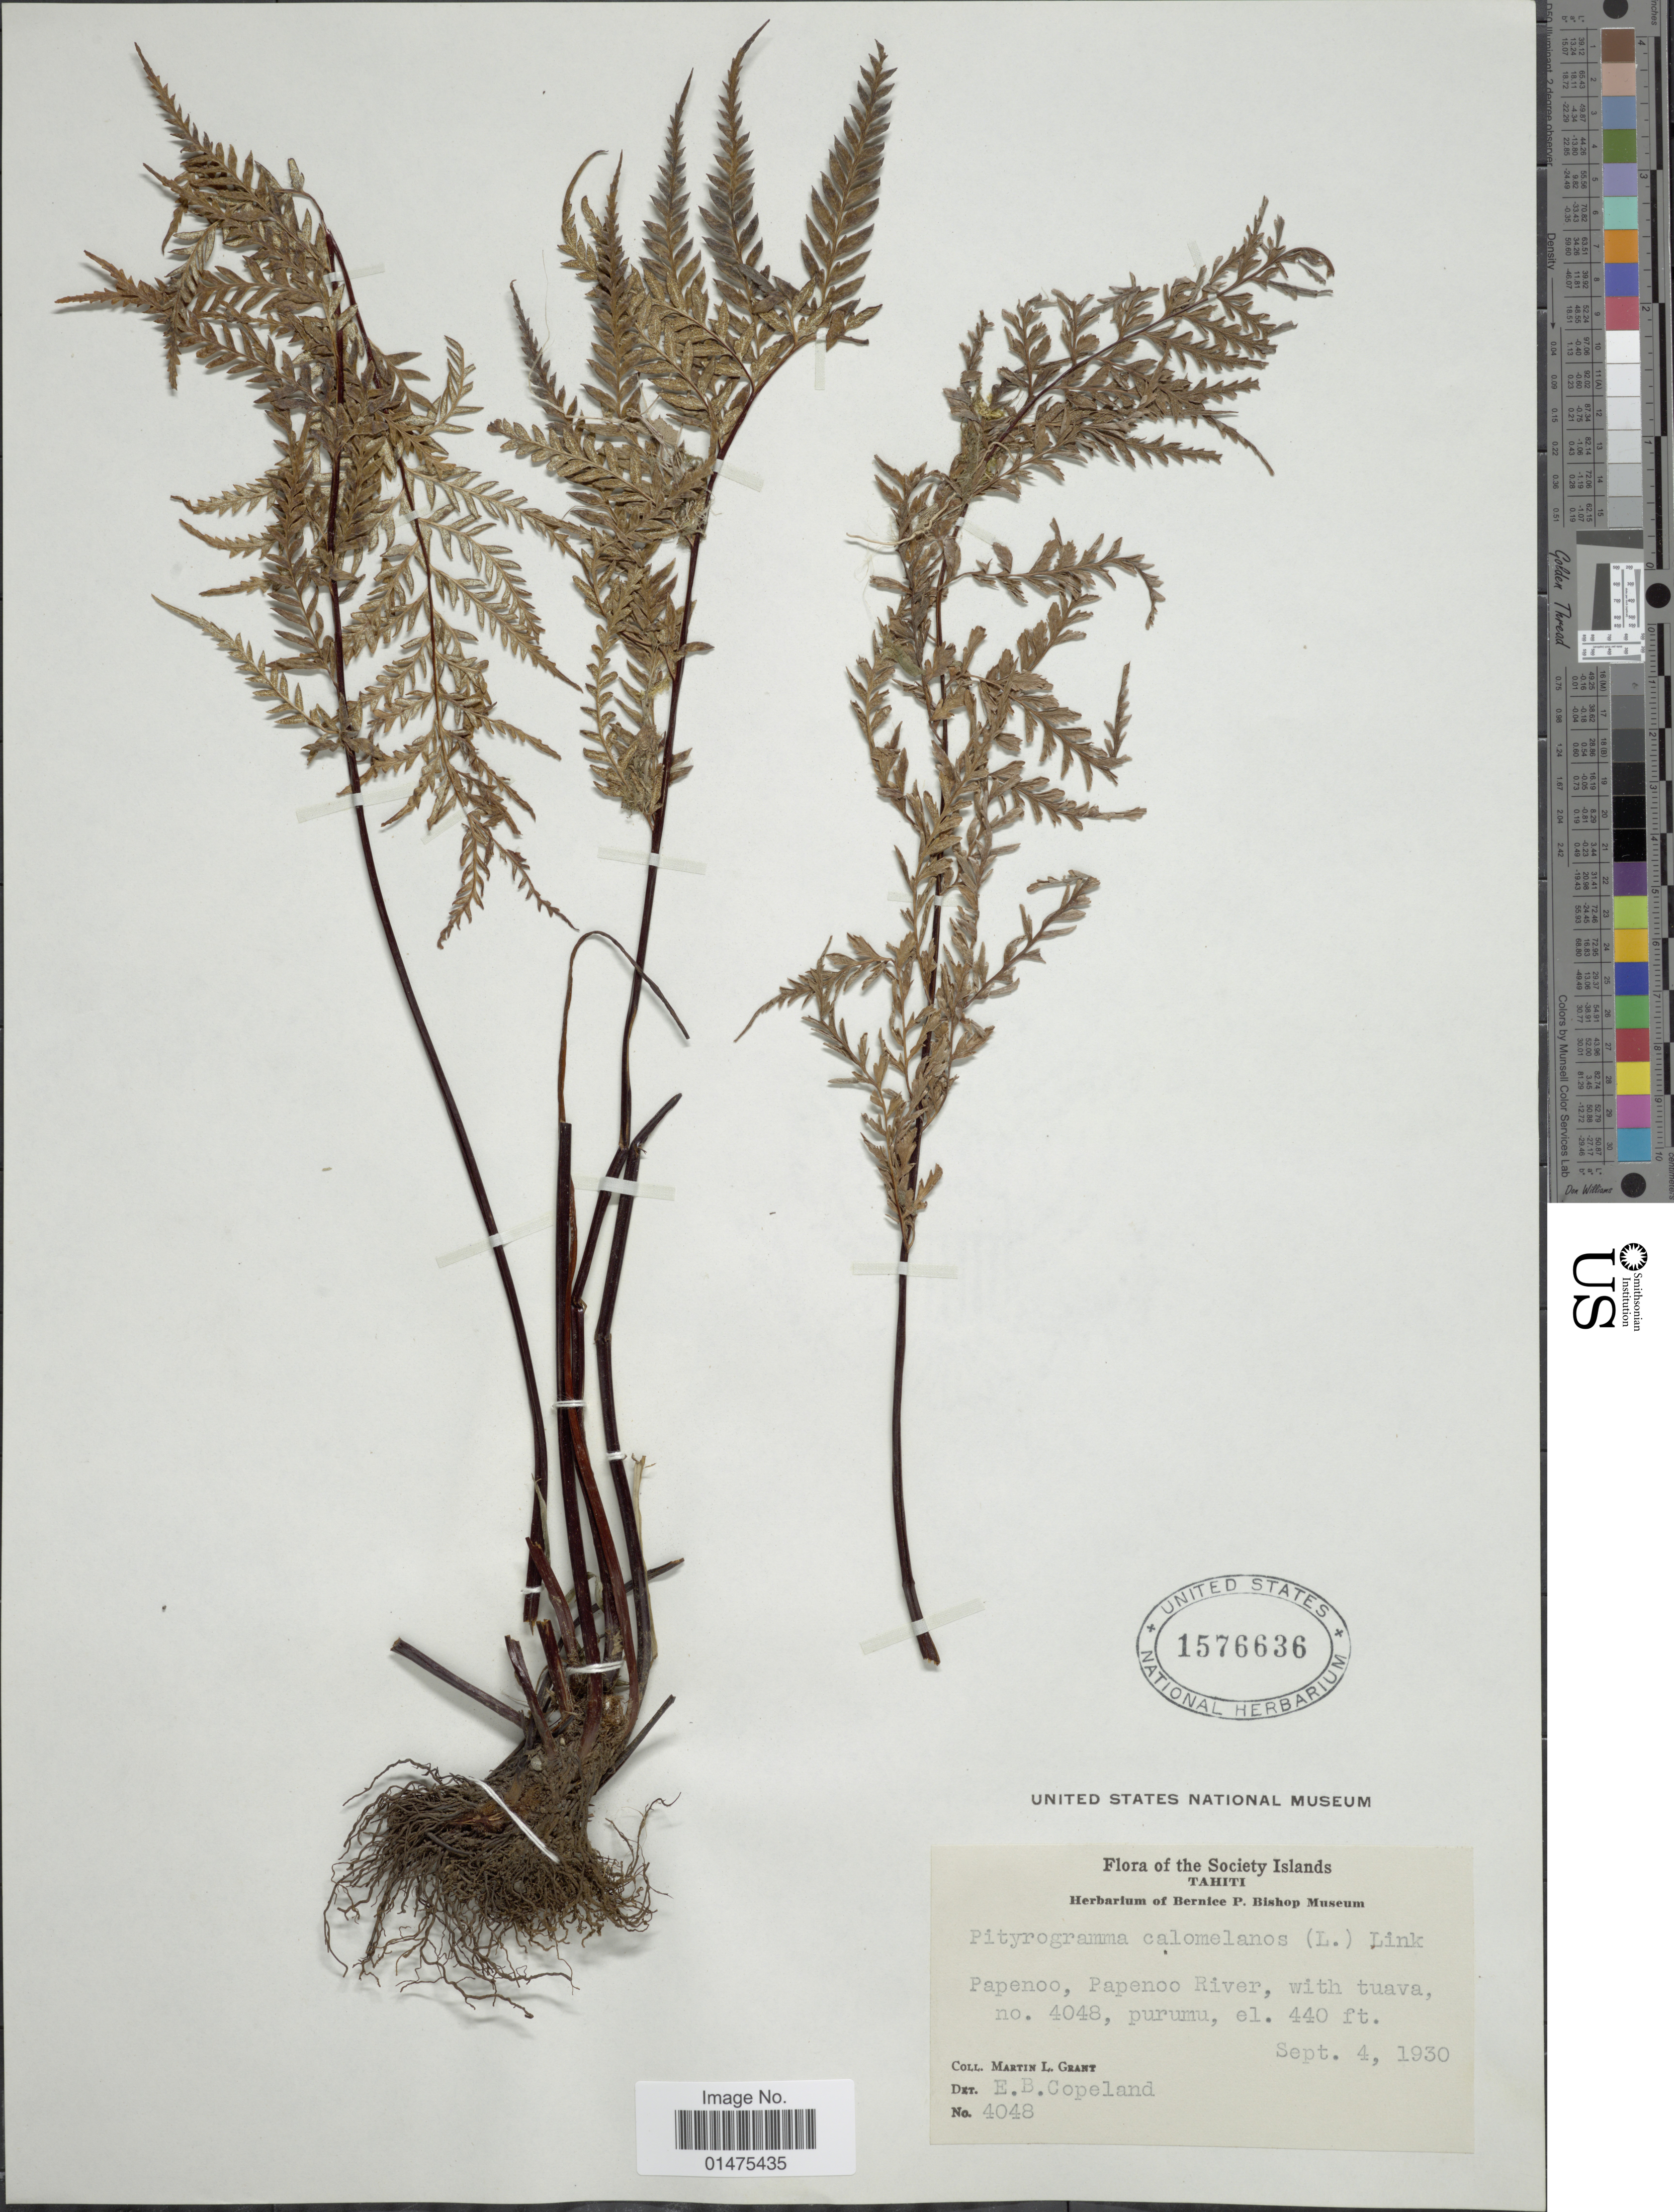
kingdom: Plantae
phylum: Tracheophyta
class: Polypodiopsida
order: Polypodiales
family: Pteridaceae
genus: Pityrogramma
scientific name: Pityrogramma calomelanos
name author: (L.) Link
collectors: M. L. Grant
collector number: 4048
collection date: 1930-09-04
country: French Polynesia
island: Tahiti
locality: The Society Islands, Tahiti, Papenoo, Papenoo River, with tuava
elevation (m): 134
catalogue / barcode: US 1576636